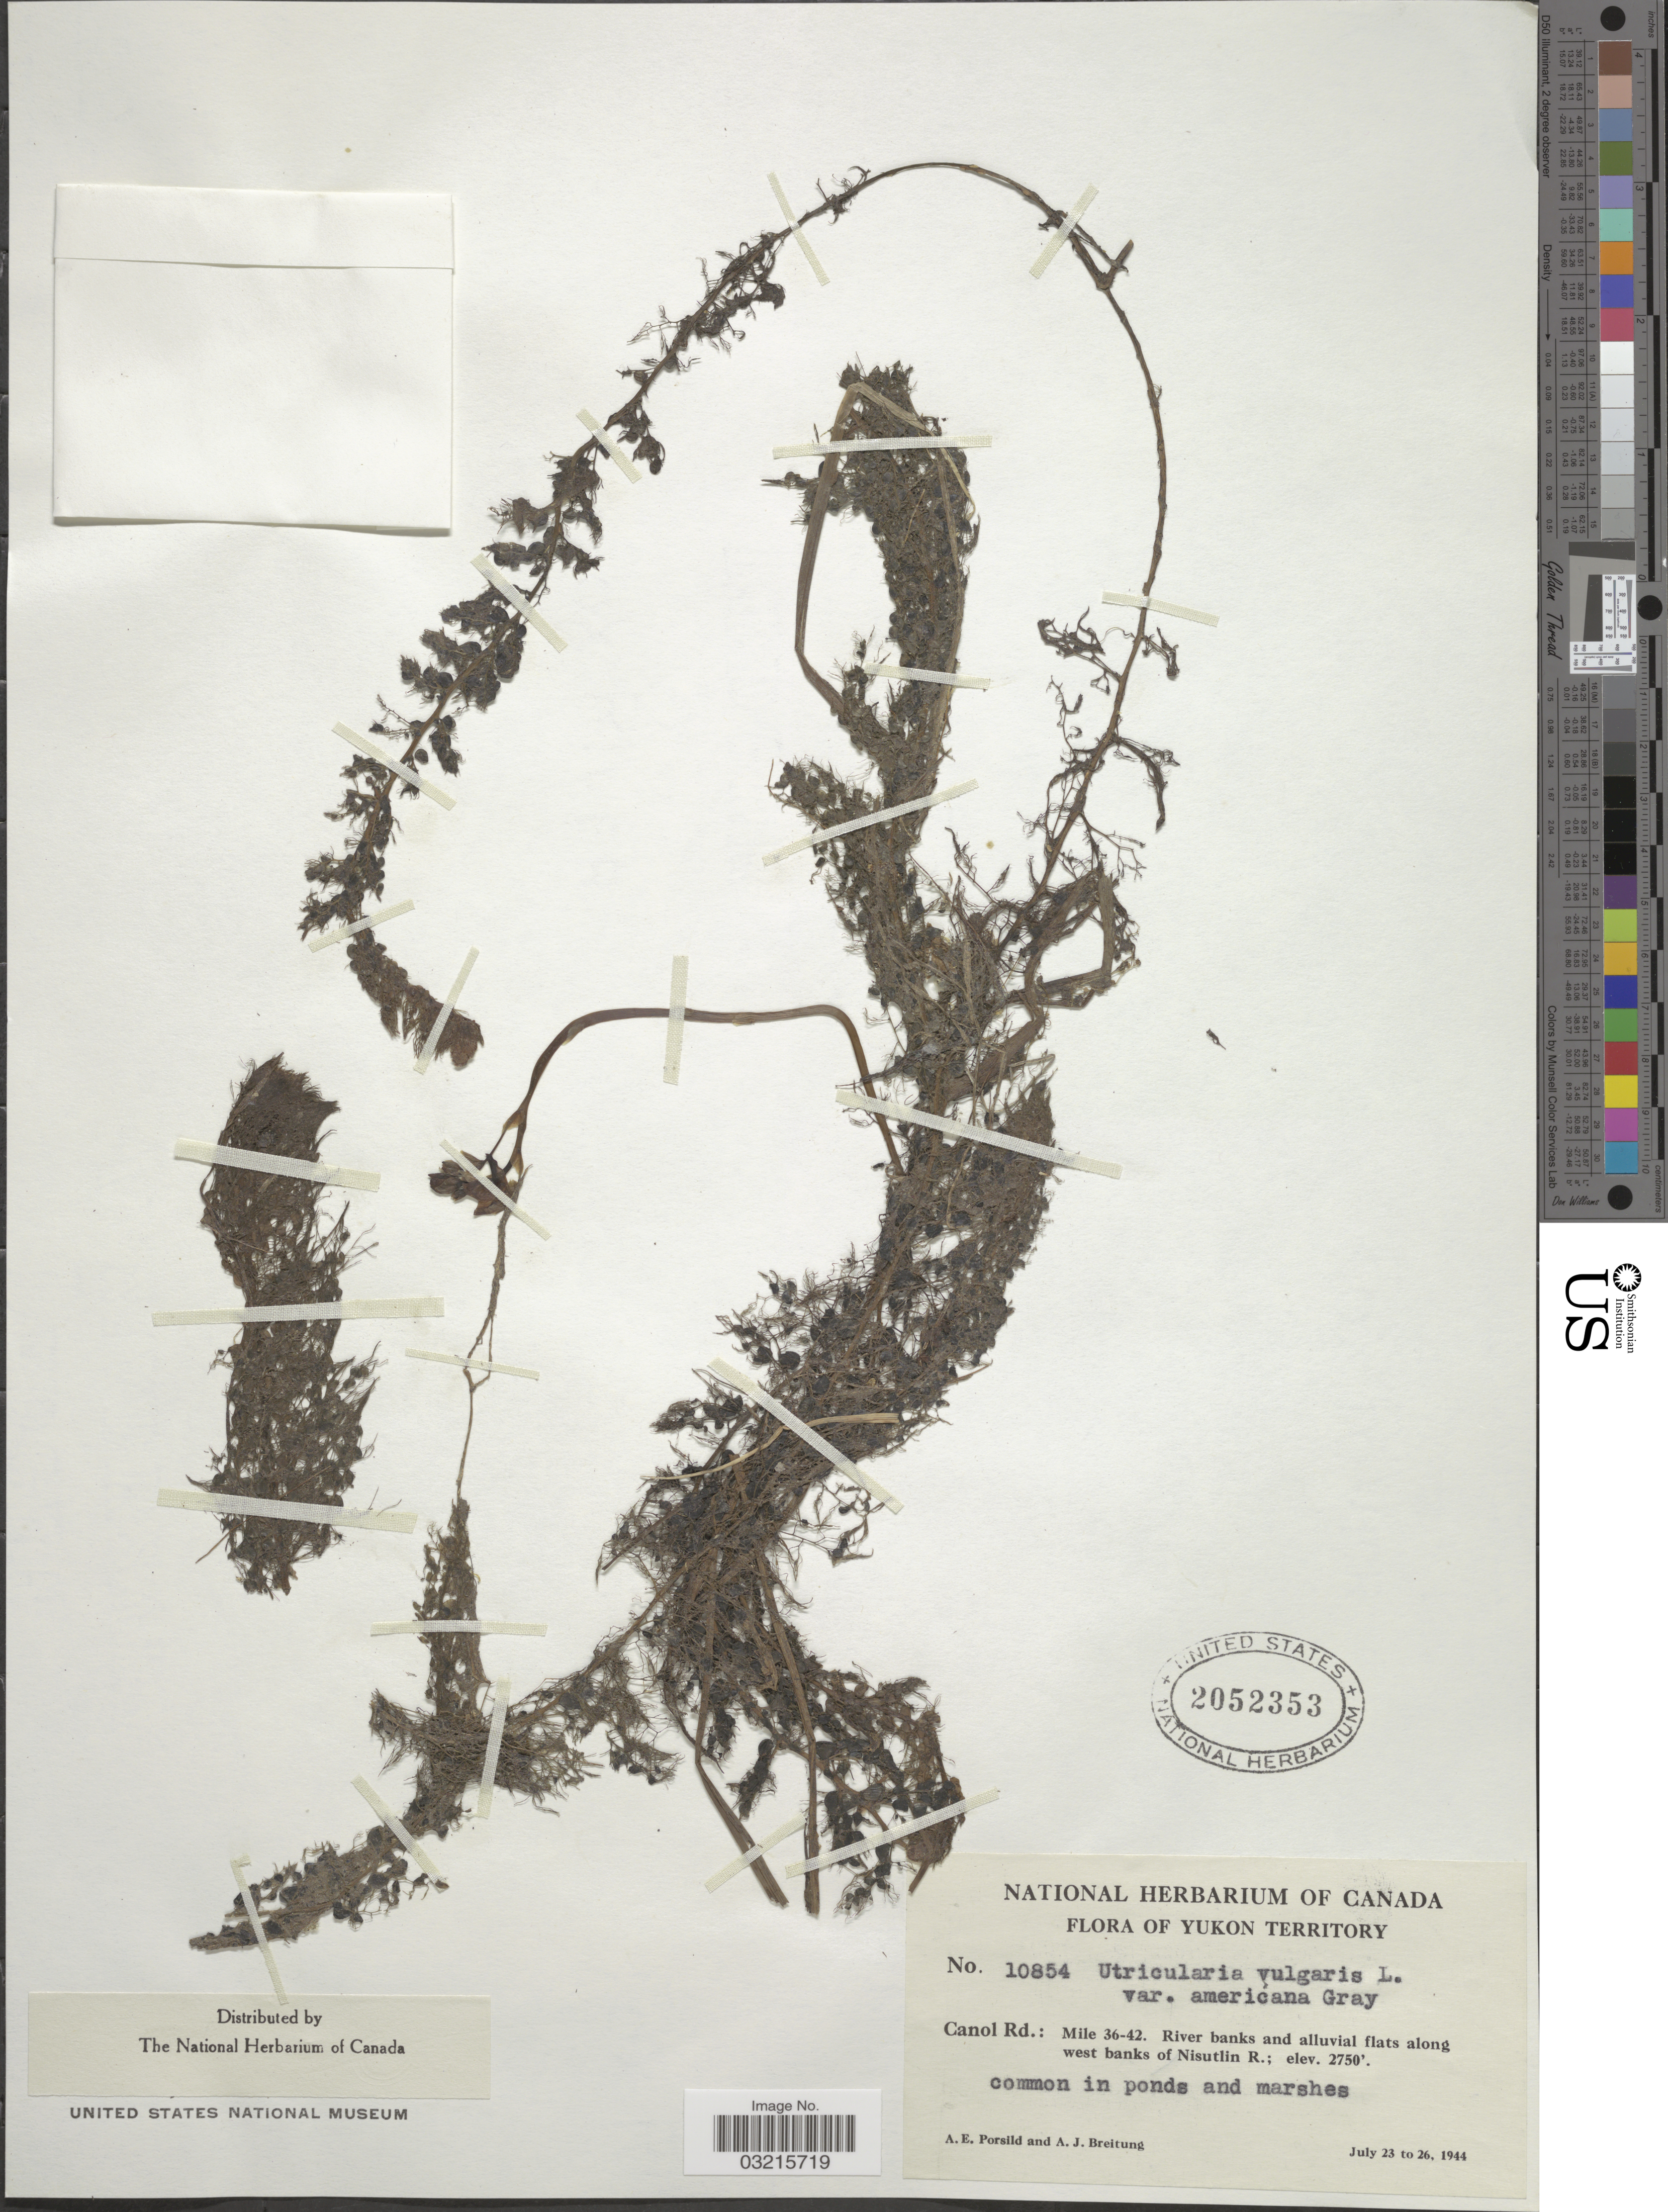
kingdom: Plantae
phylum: Tracheophyta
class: Magnoliopsida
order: Lamiales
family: Lentibulariaceae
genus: Utricularia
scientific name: Utricularia vulgaris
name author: L.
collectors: A. E. Porsild & A. Breitung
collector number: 10854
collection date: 1944-07-23/1944-07-26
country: Canada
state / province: Yukon Territory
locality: Canol Rd.: Mile 36-42. River banks and alluvial flats along west banks of Nisutlin R.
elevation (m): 838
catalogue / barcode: US 2052353